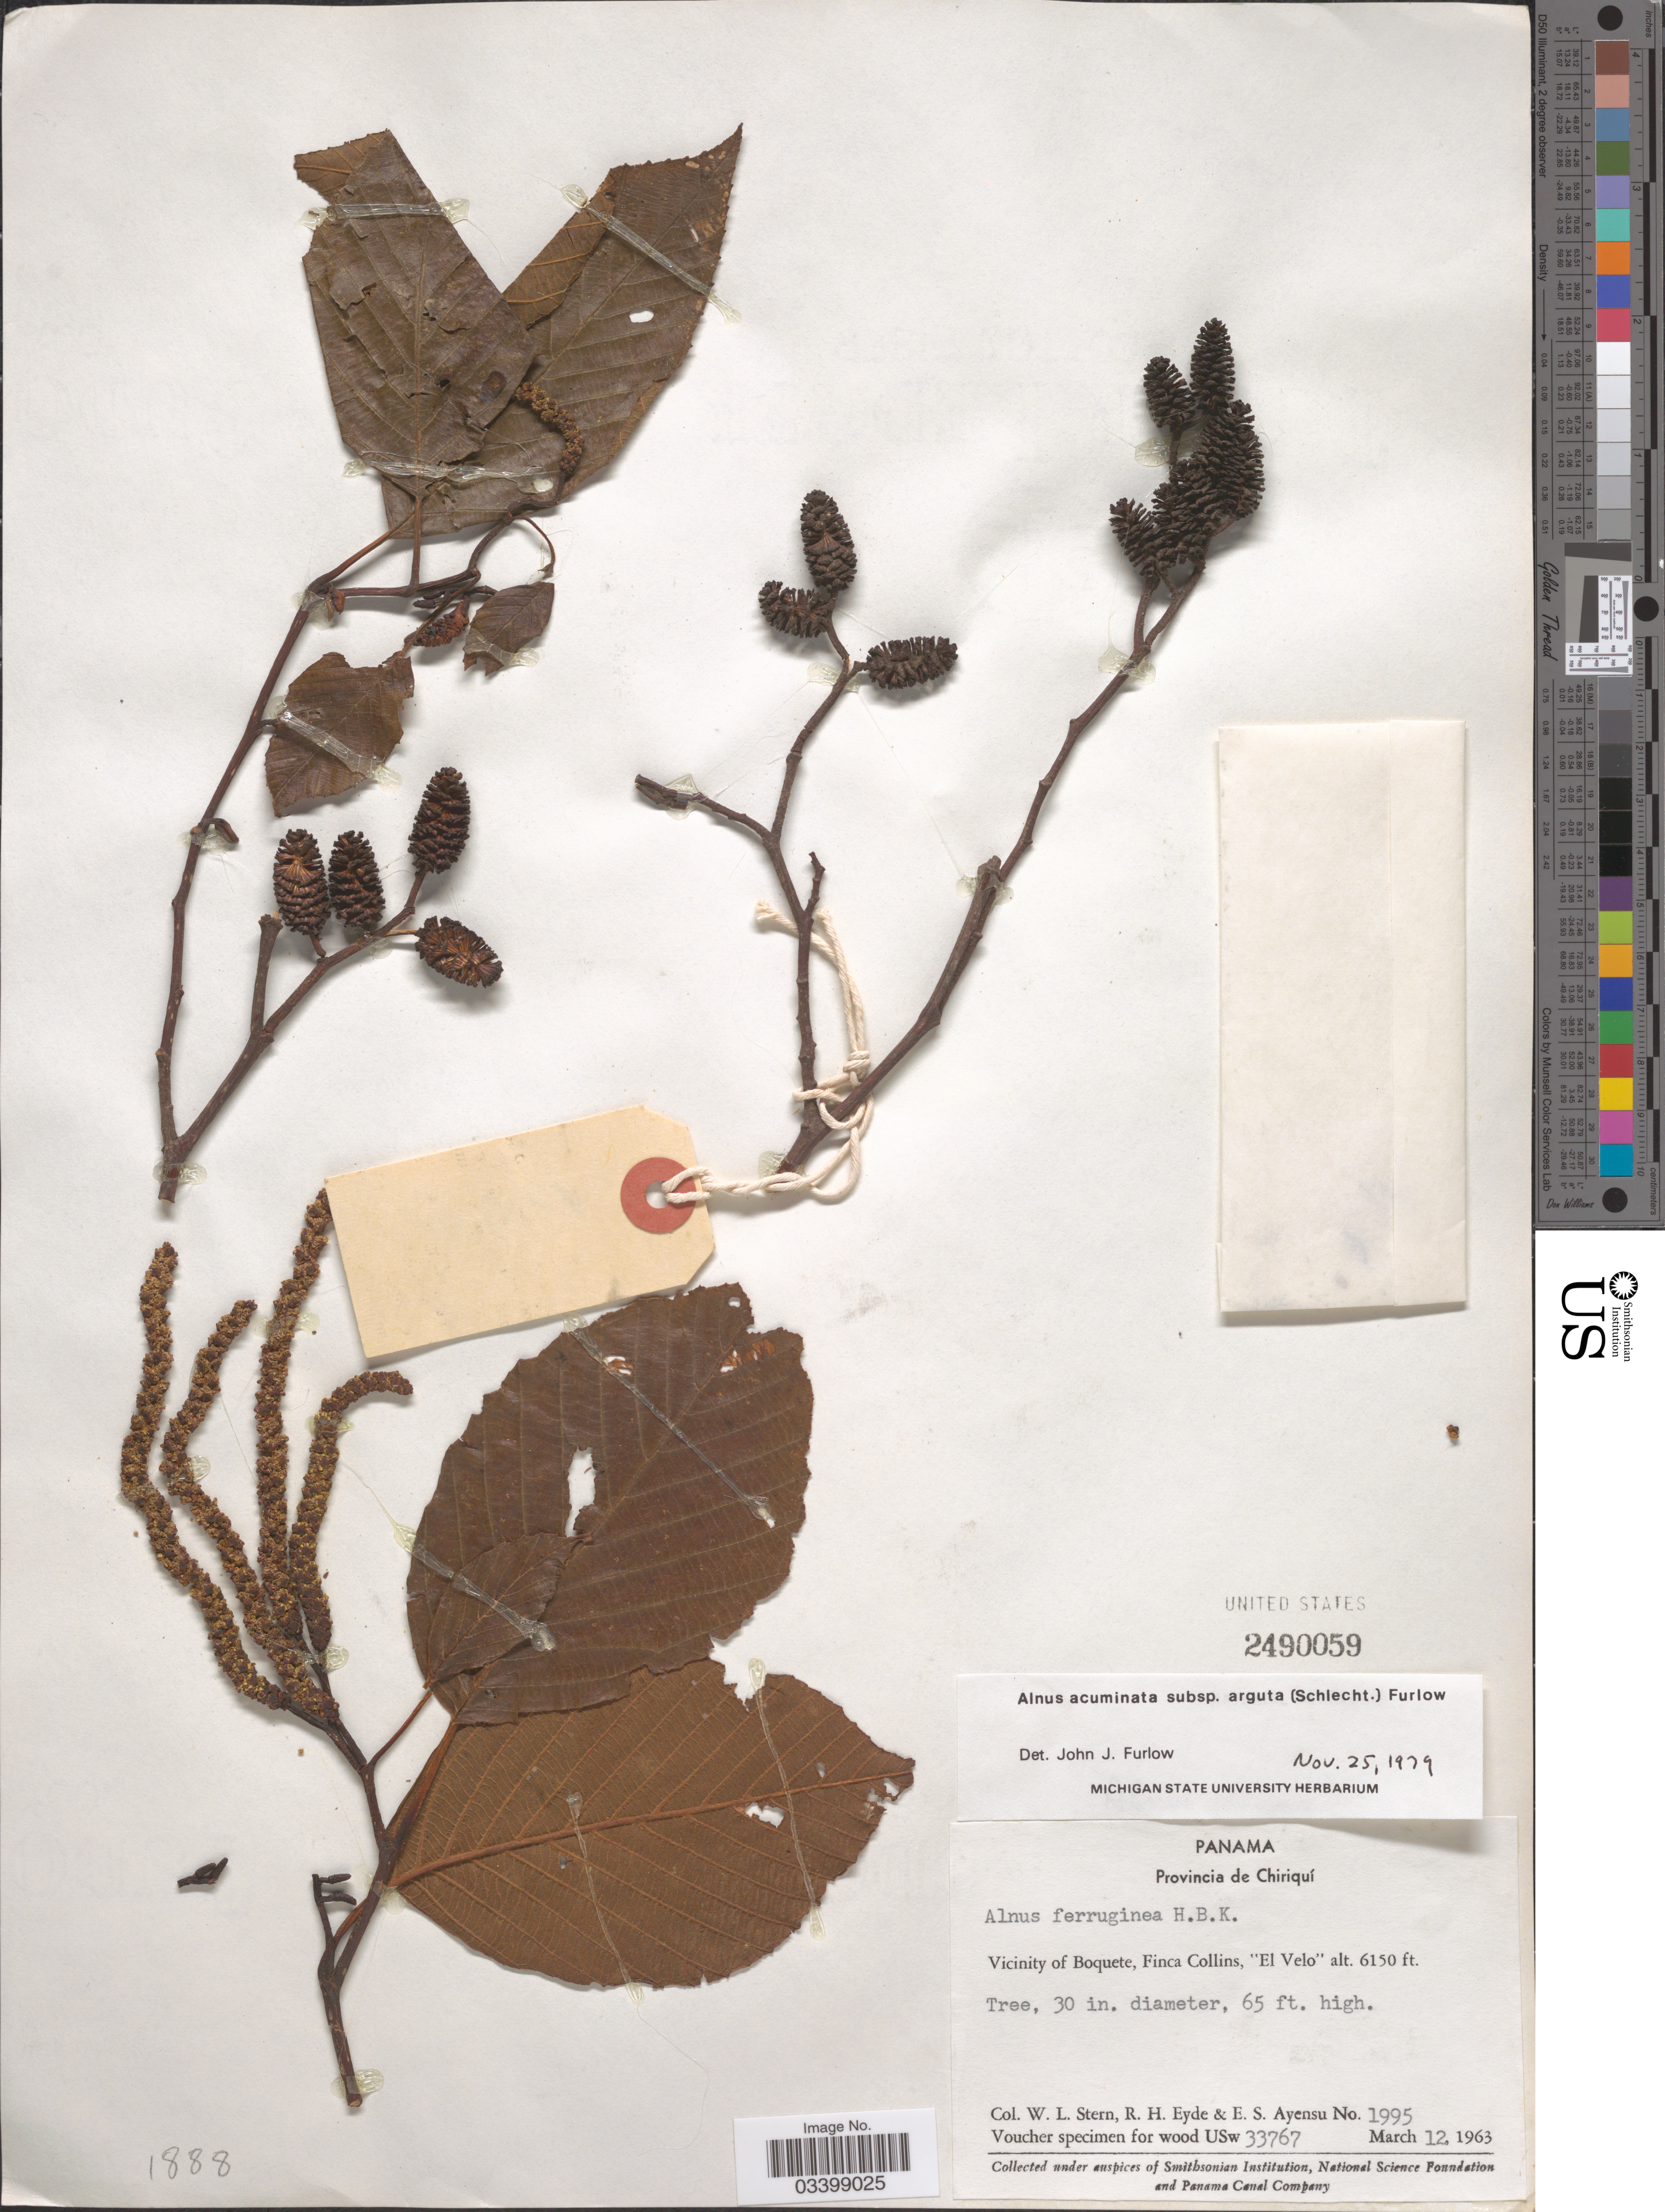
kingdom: Plantae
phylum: Tracheophyta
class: Magnoliopsida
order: Fagales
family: Betulaceae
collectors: W. L. Stern, R. H. Eyde & E. S. Ayensu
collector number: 1995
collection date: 1963-03-12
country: Panama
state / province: Chiriqui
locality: Provincia de Chiriquí. Vicinity of Boquete, Finca Collins, "El Velo".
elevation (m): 1875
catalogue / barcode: US 2490059